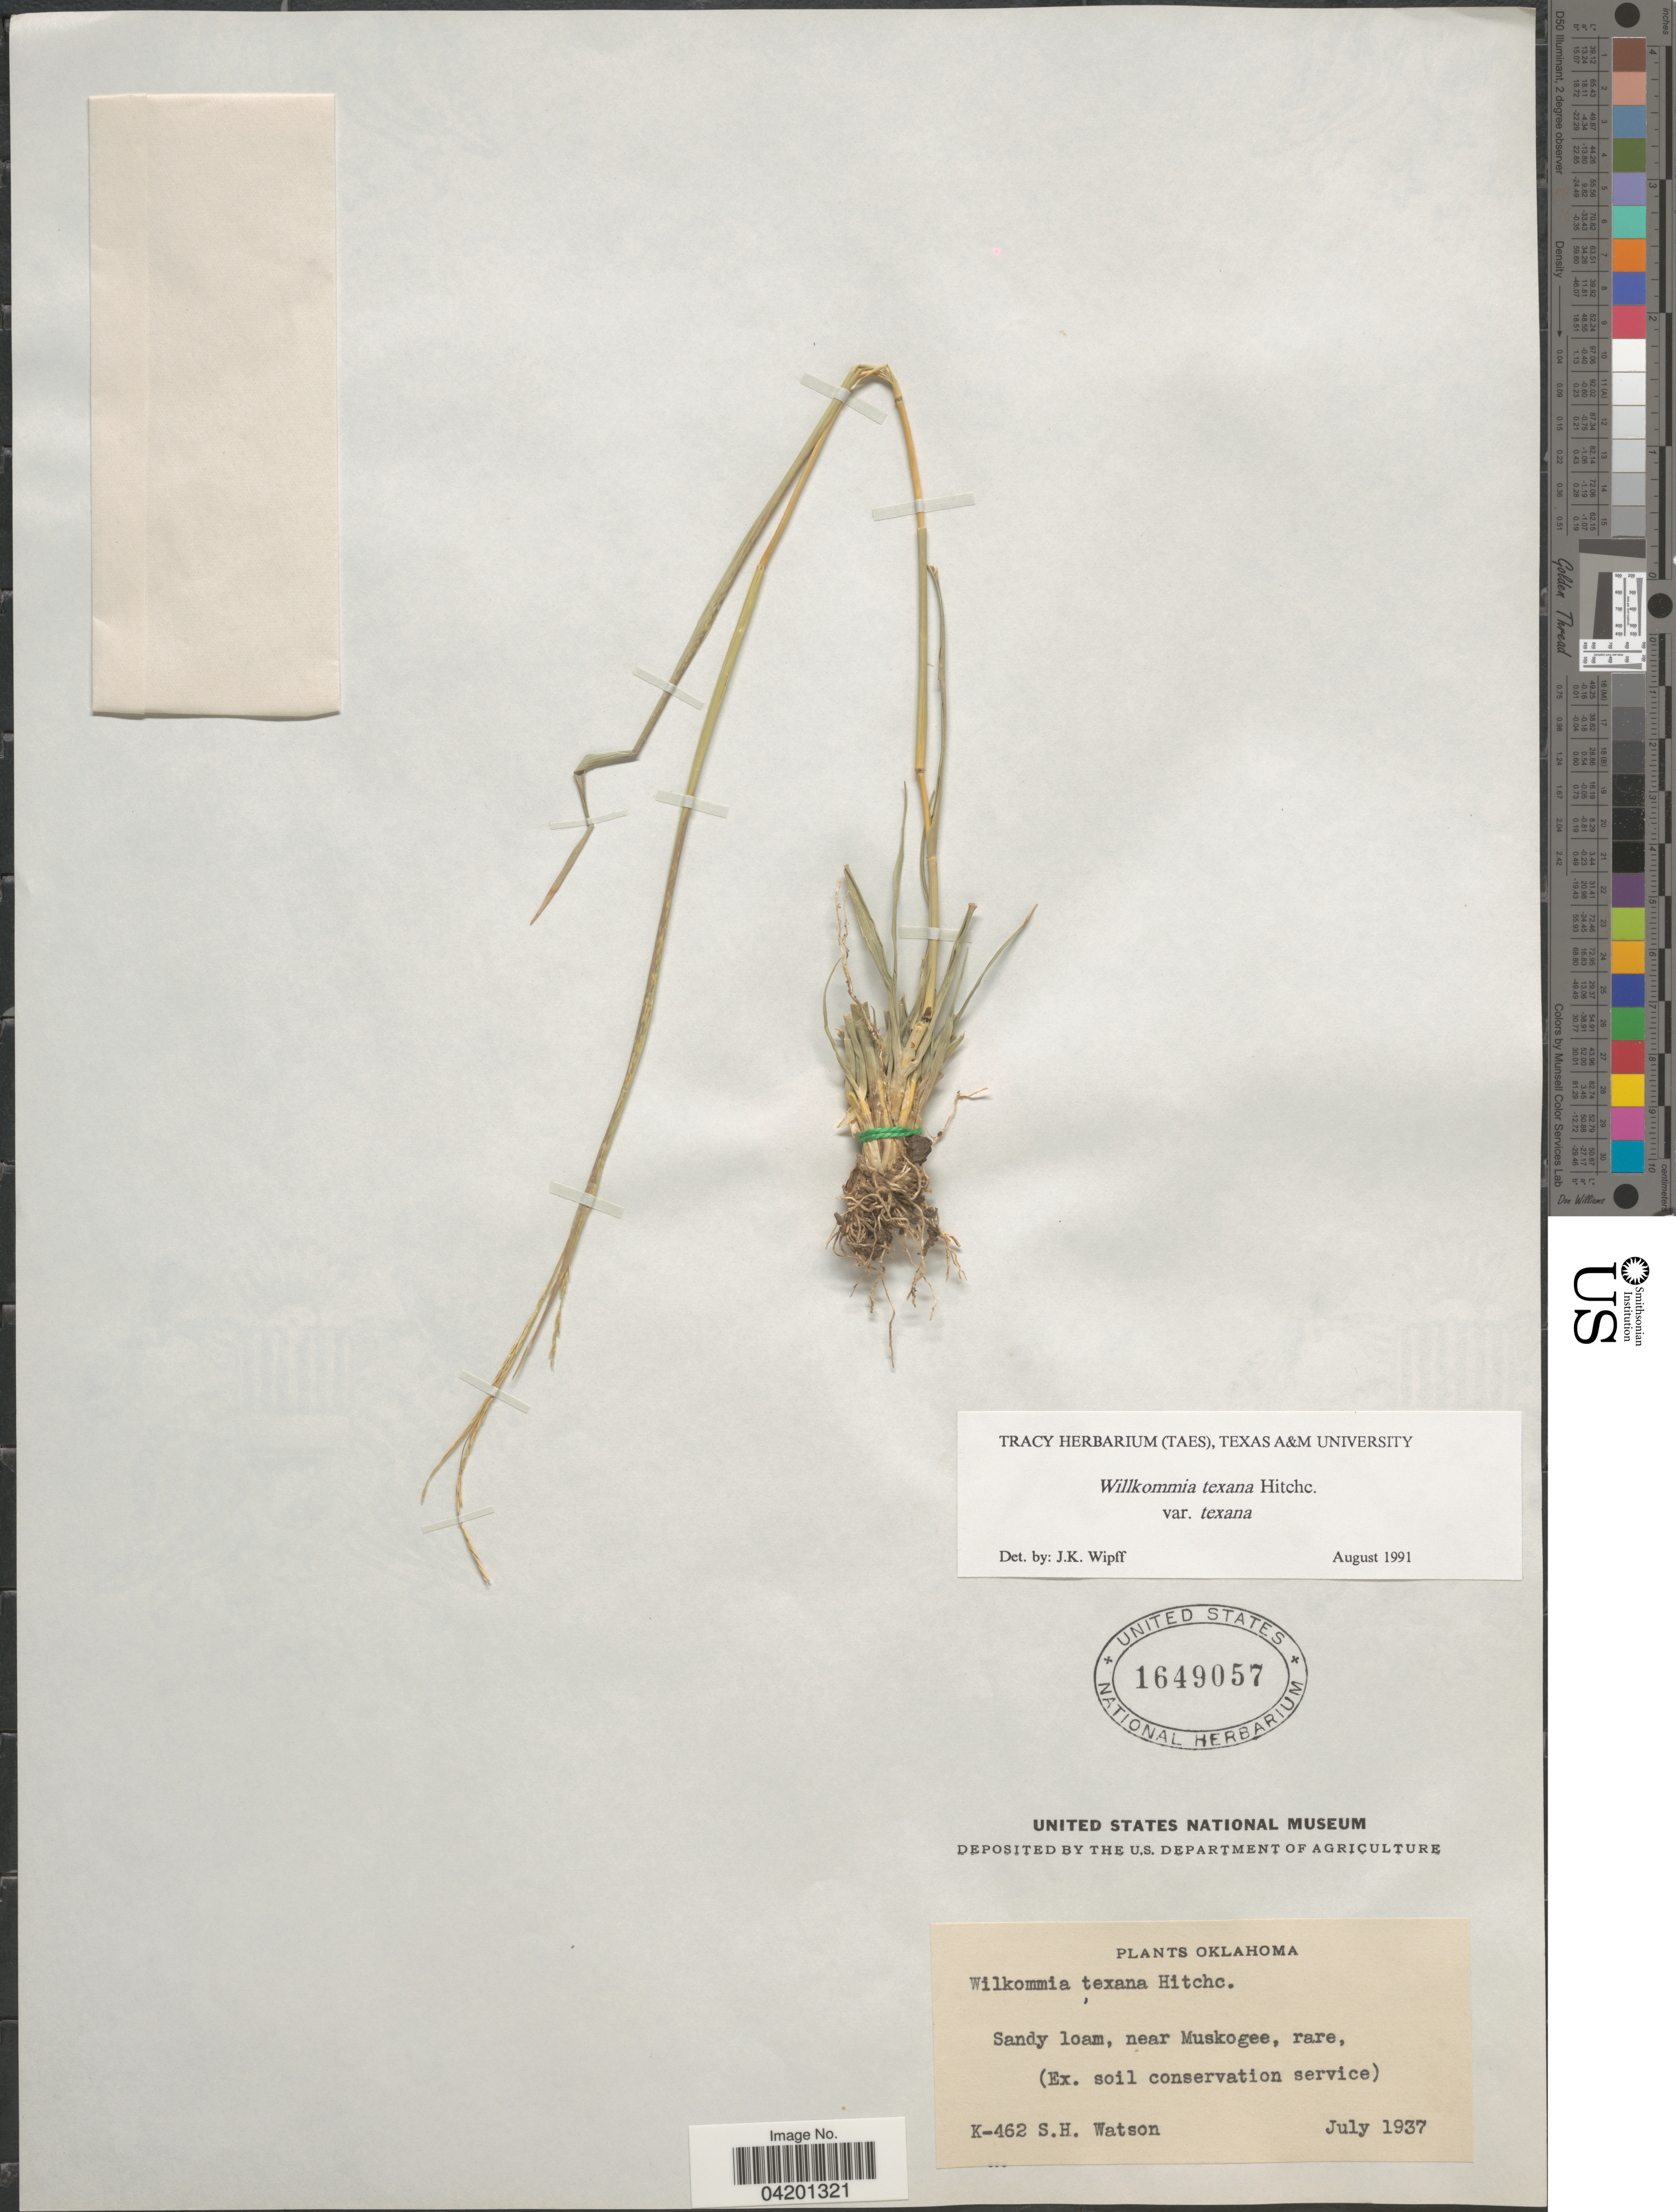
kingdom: Plantae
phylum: Tracheophyta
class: Liliopsida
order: Poales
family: Poaceae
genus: Willkommia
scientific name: Willkommia texana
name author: Hitchc.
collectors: S. Watson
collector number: K-462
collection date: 1937-07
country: United States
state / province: Oklahoma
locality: Sandy loam, near Muskogee, (Ex. soil conservation service).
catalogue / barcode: US 1649057